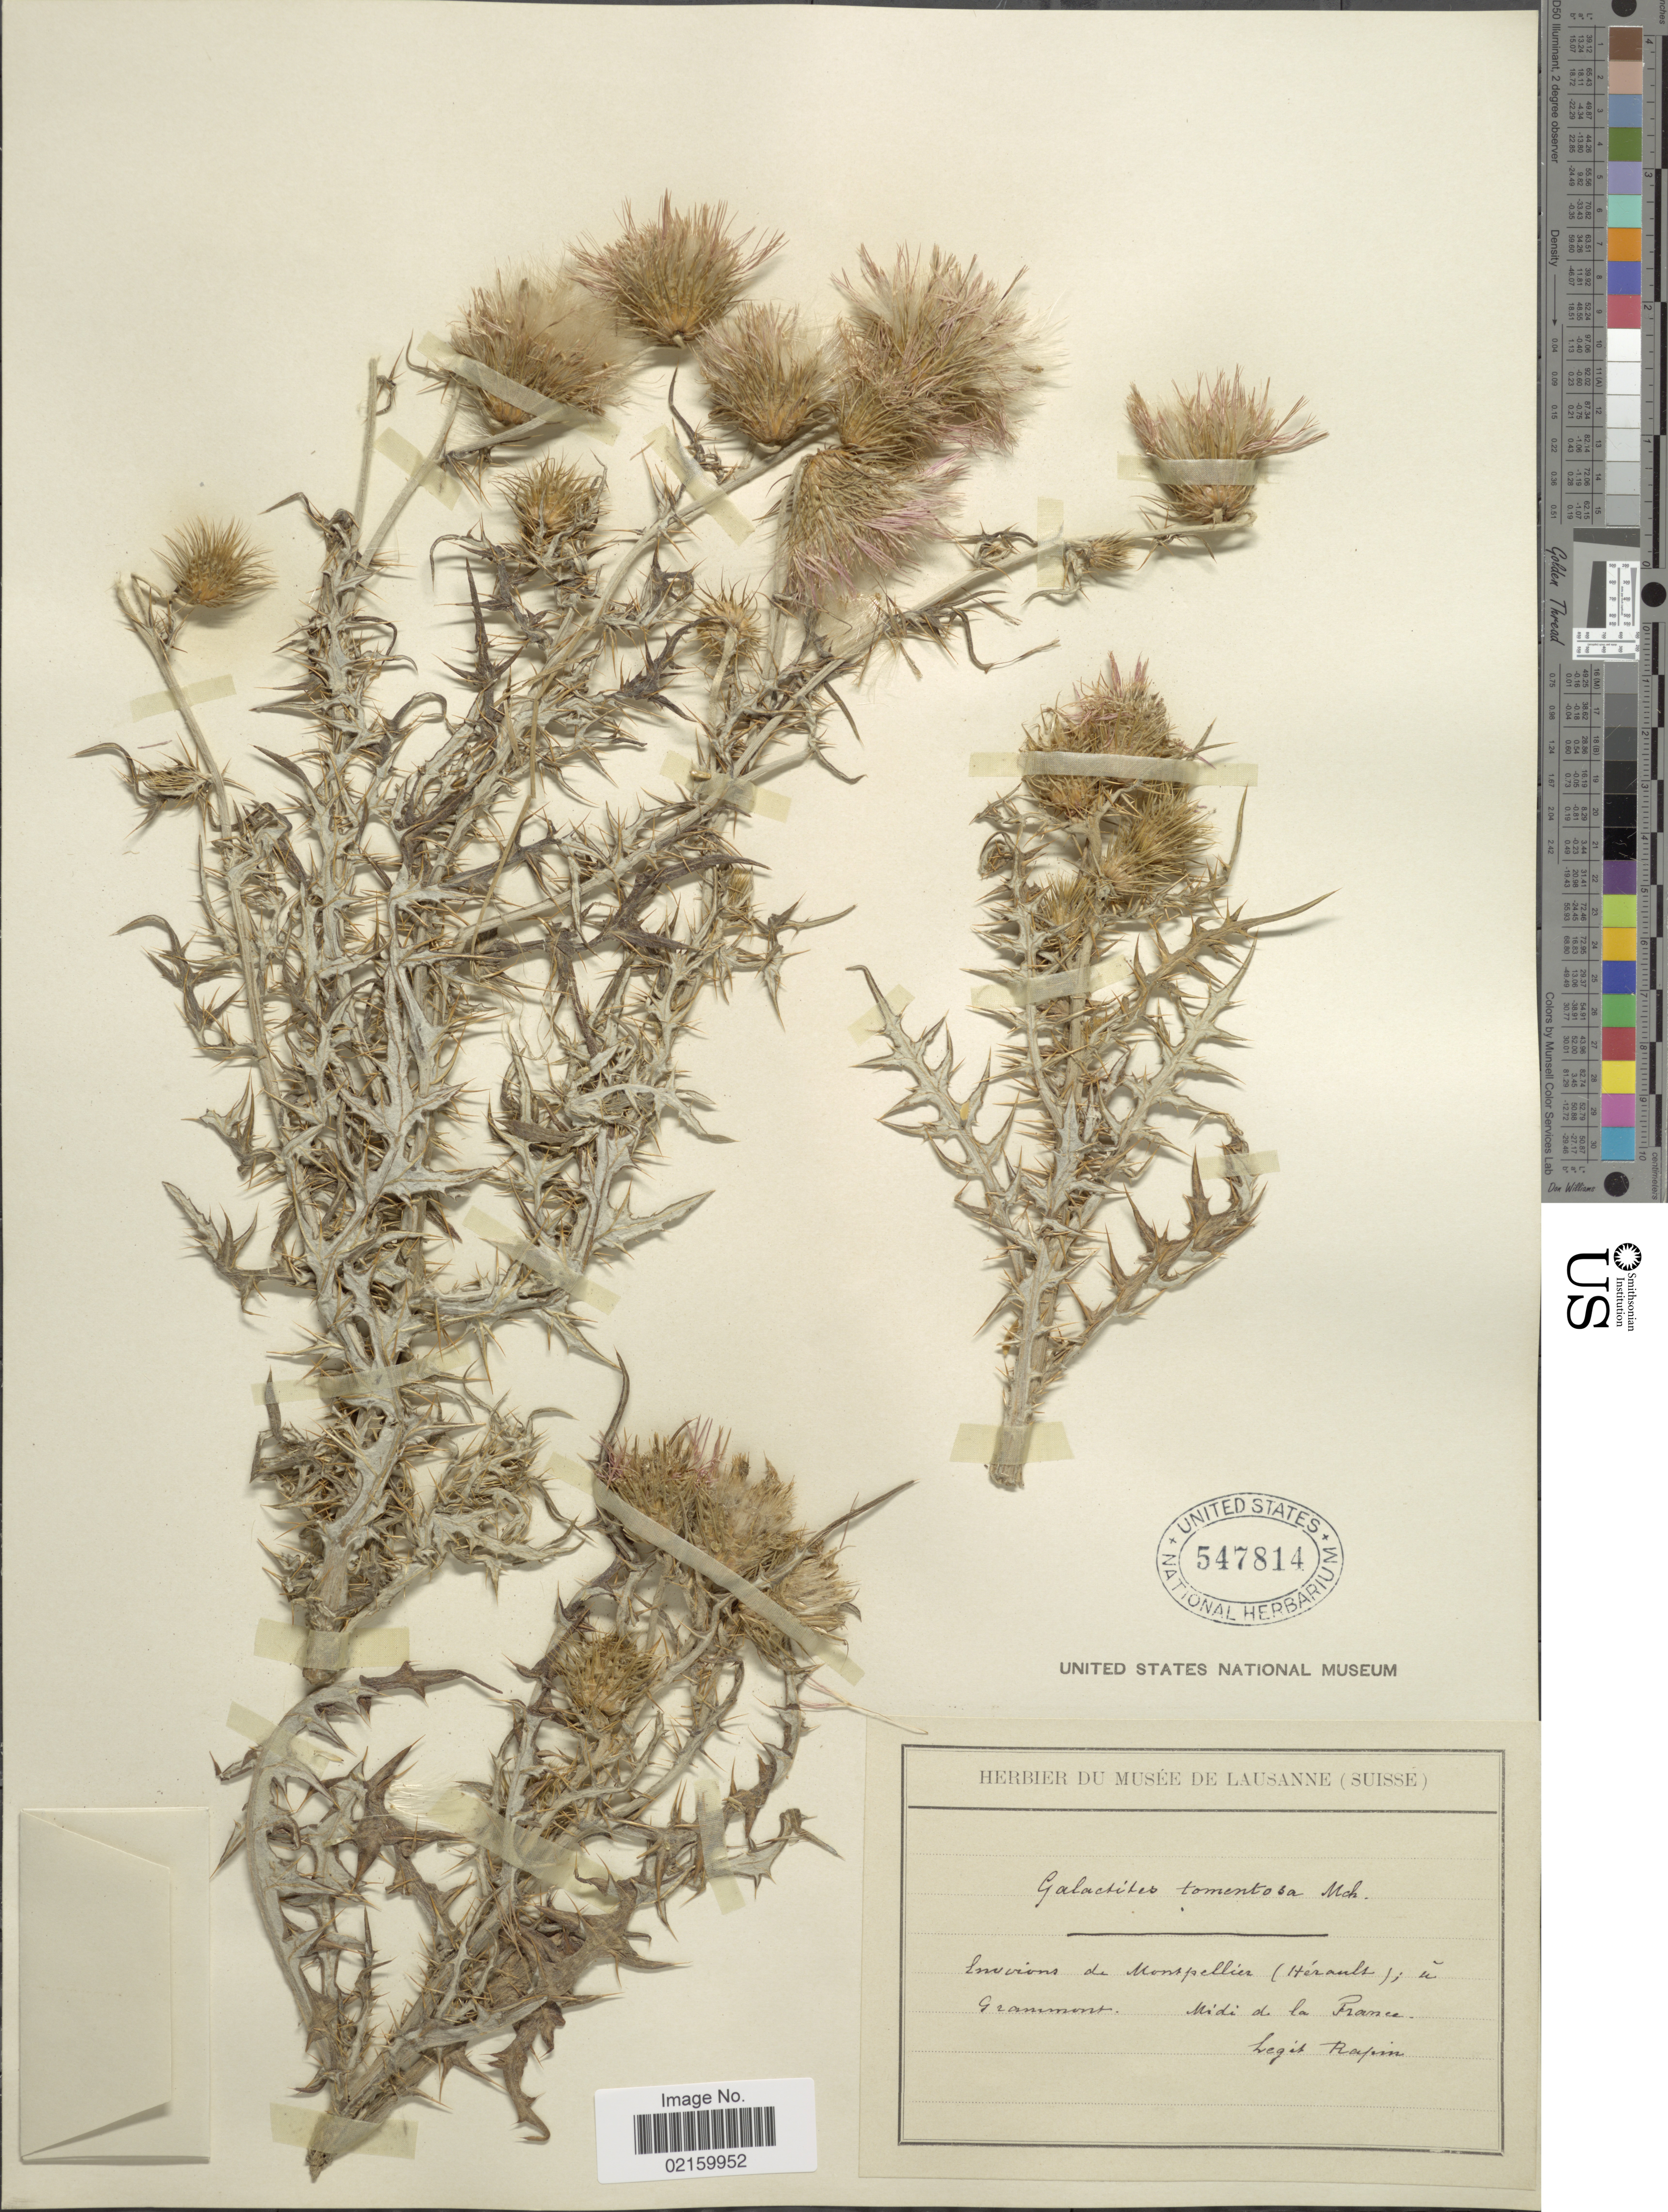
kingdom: Plantae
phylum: Tracheophyta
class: Magnoliopsida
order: Asterales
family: Asteraceae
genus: Galactites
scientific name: Galactites tomentosa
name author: Moench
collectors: Rapin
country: France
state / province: Occitanie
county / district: Hérault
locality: Environs de Montpellier (Herault); in Grammont Midi de la France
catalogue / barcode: US 547814